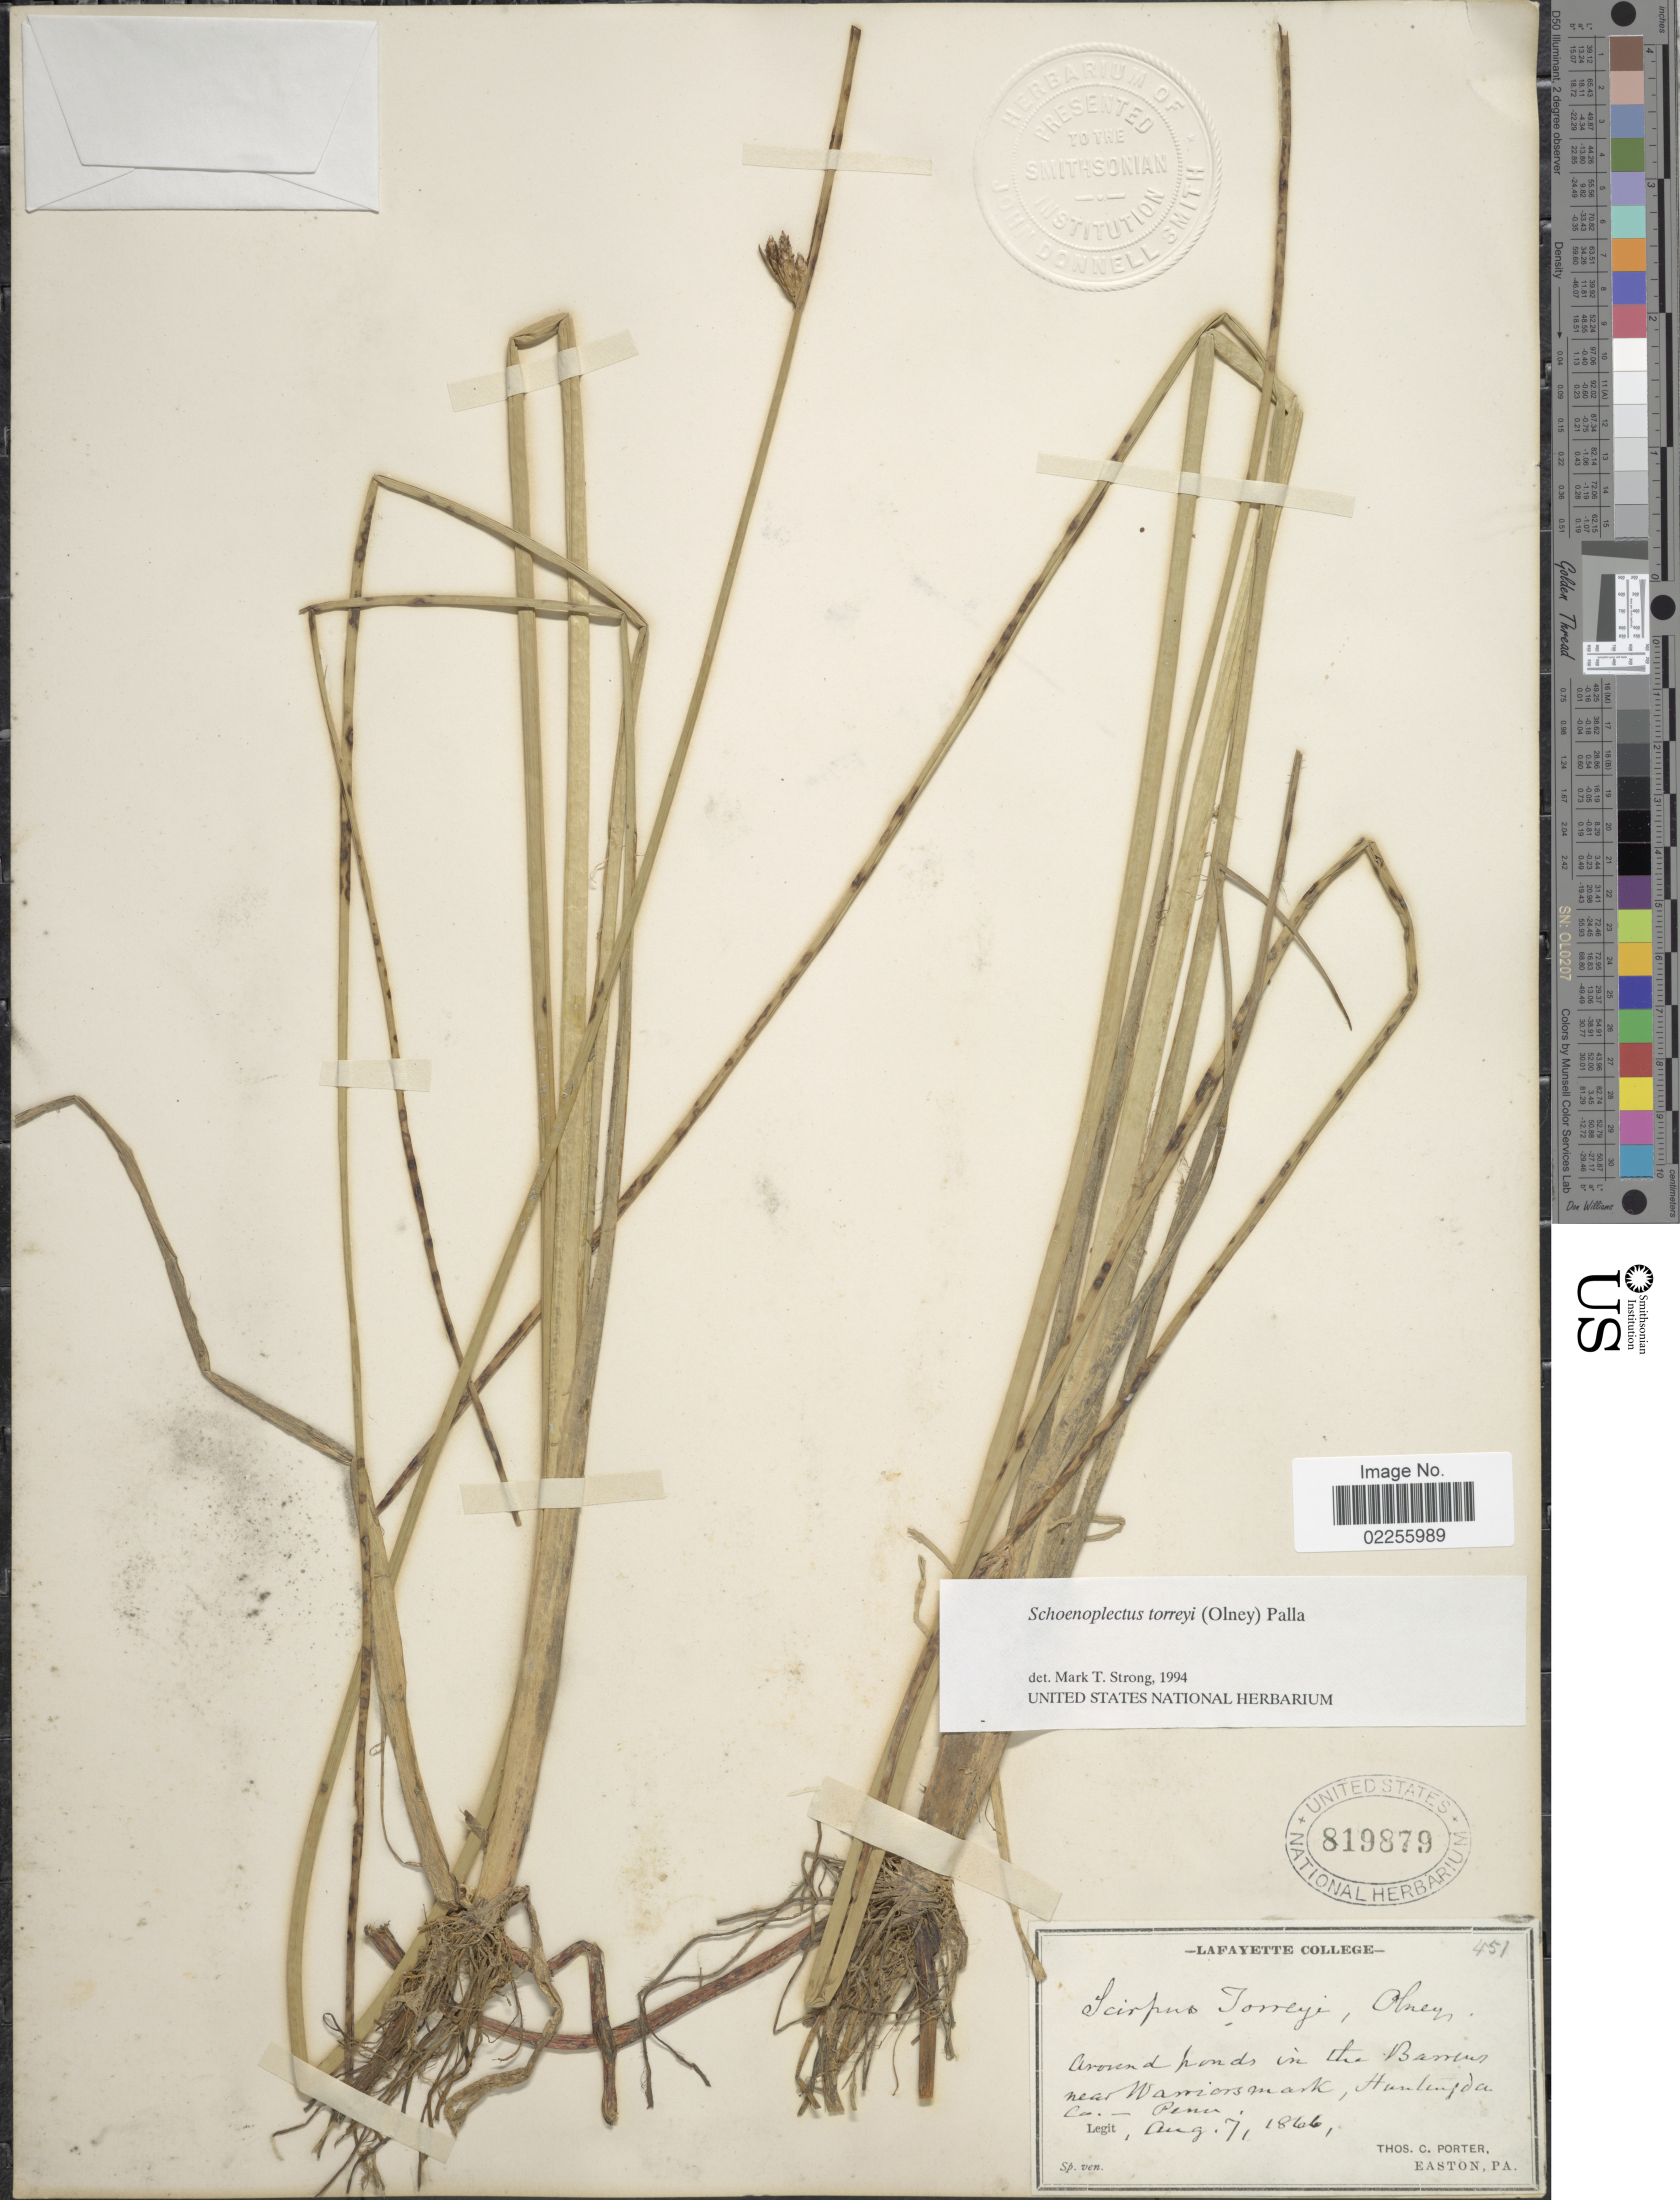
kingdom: Plantae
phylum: Tracheophyta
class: Liliopsida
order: Poales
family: Cyperaceae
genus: Schoenoplectus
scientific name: Schoenoplectus torreyi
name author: (Olney) Palla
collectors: T. Porter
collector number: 451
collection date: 1866-08-07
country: United States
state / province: Pennsylvania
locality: Around ponds in the Barrens near Warriors mark, Huntingdon Co.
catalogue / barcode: US 819879